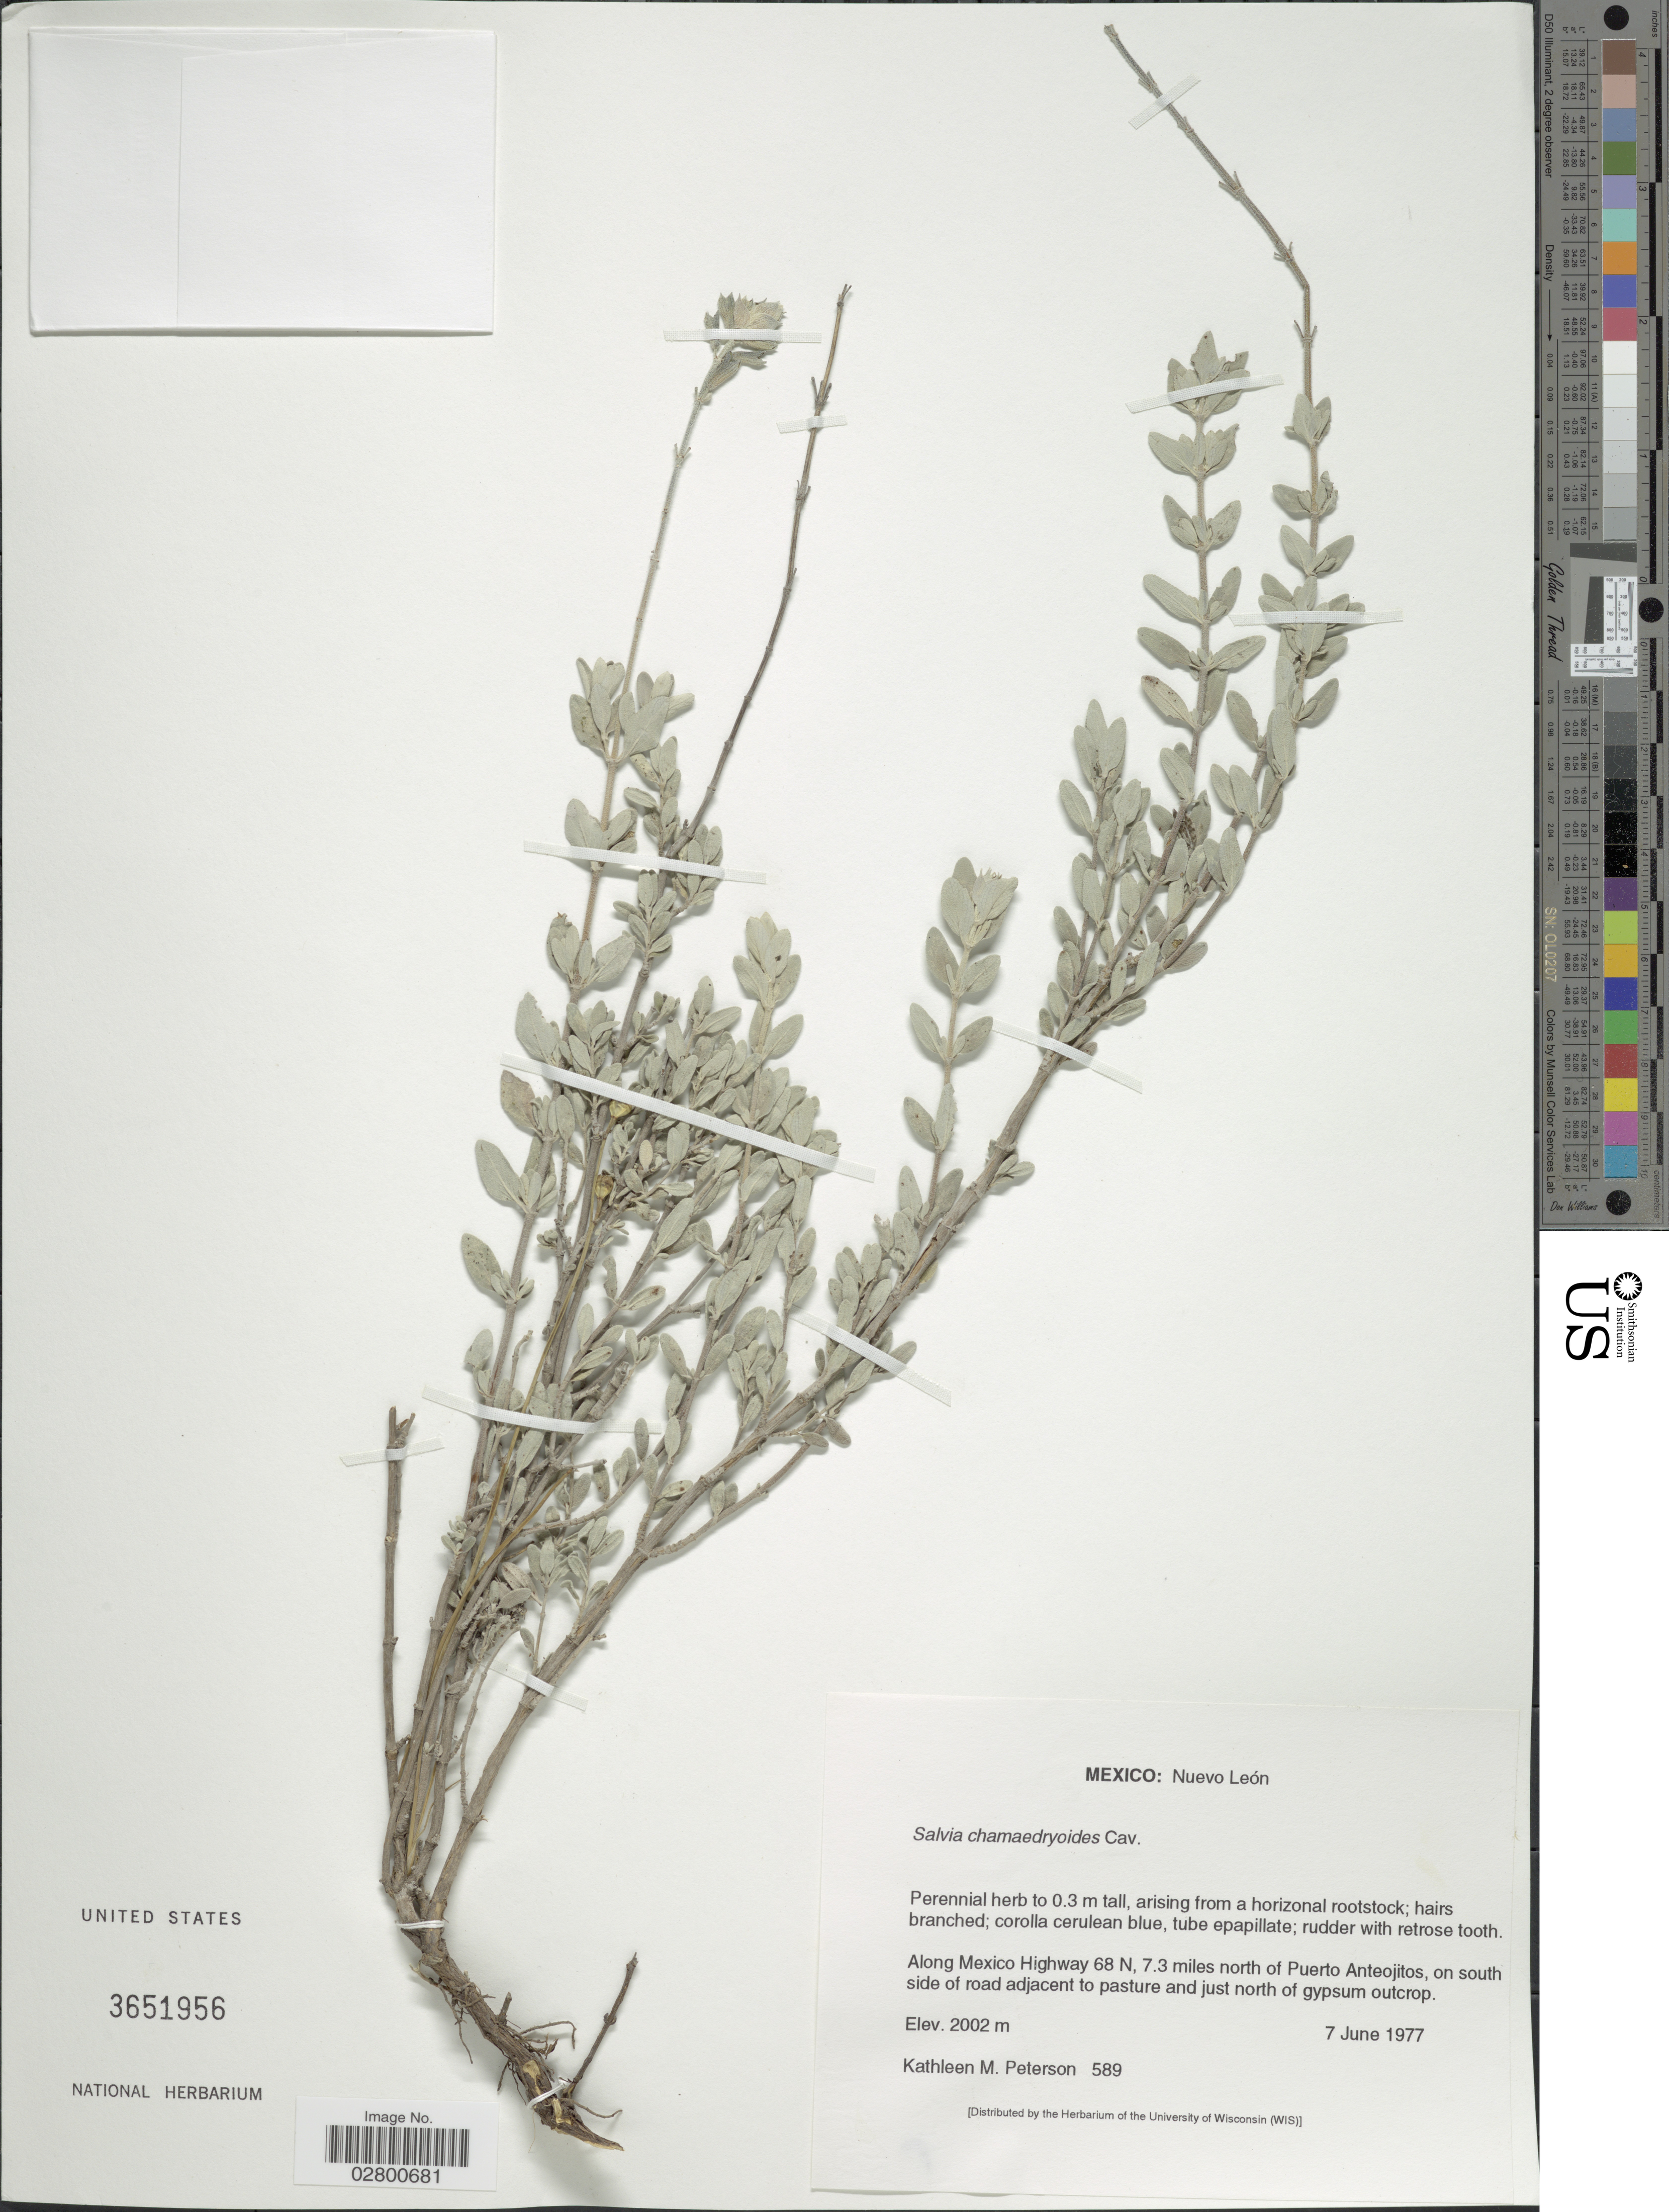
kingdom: Plantae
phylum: Tracheophyta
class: Magnoliopsida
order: Lamiales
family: Lamiaceae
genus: Salvia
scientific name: Salvia chamaedryoides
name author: Cav.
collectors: K. Peterson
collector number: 589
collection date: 1977-06-07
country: Mexico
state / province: Nuevo León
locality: Along Mexico Highway 68 N, 7.3 miles north of Puerto Anteojitos, on south side of road adjacent to pasture and just north of gypsum outcrop.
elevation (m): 2002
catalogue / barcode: US 3651956